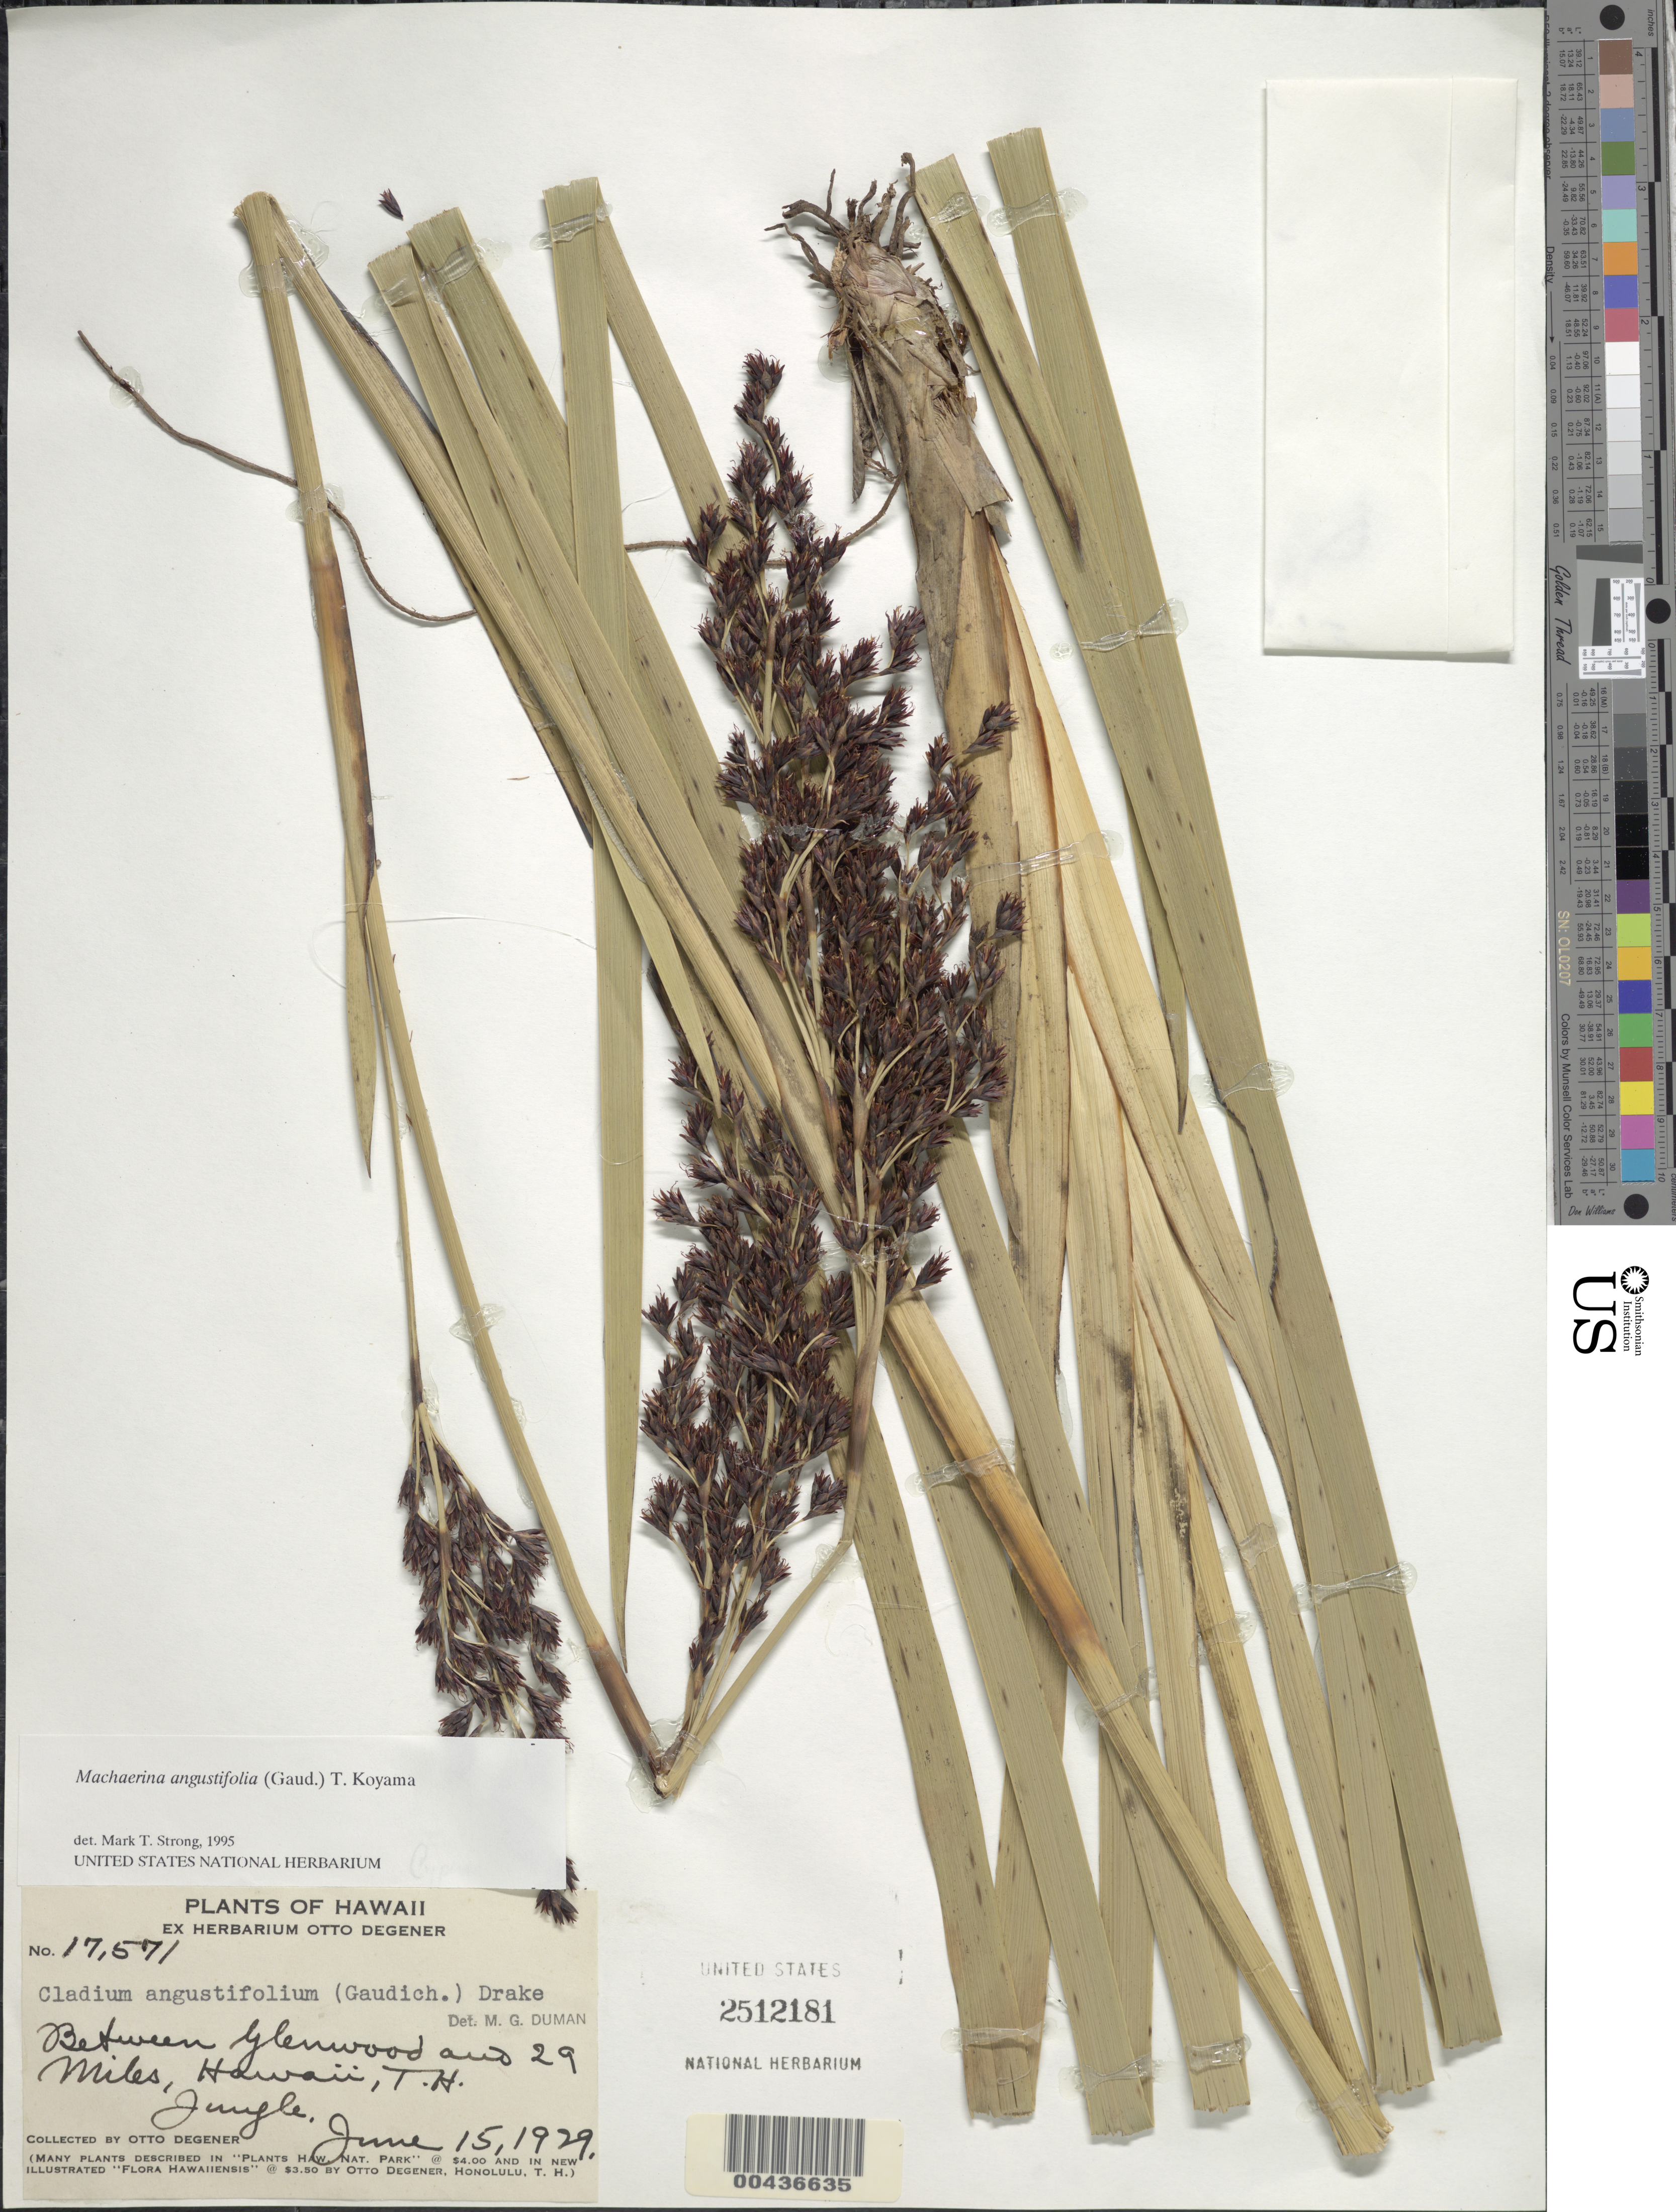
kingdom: Plantae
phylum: Tracheophyta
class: Liliopsida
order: Poales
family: Cyperaceae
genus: Machaerina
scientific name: Machaerina angustifolia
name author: (Gaudich.) T. Koyama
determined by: Strong, M. T., (US), Smithsonian Institution - National Museum of Natural History (UNITED STATES)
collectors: O. Degener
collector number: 17571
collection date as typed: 15 Jun 1929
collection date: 1929-06-15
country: United States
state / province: Hawaii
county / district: Hawaii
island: Hawaii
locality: between Glenwood and 29 Miles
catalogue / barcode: US 2512181